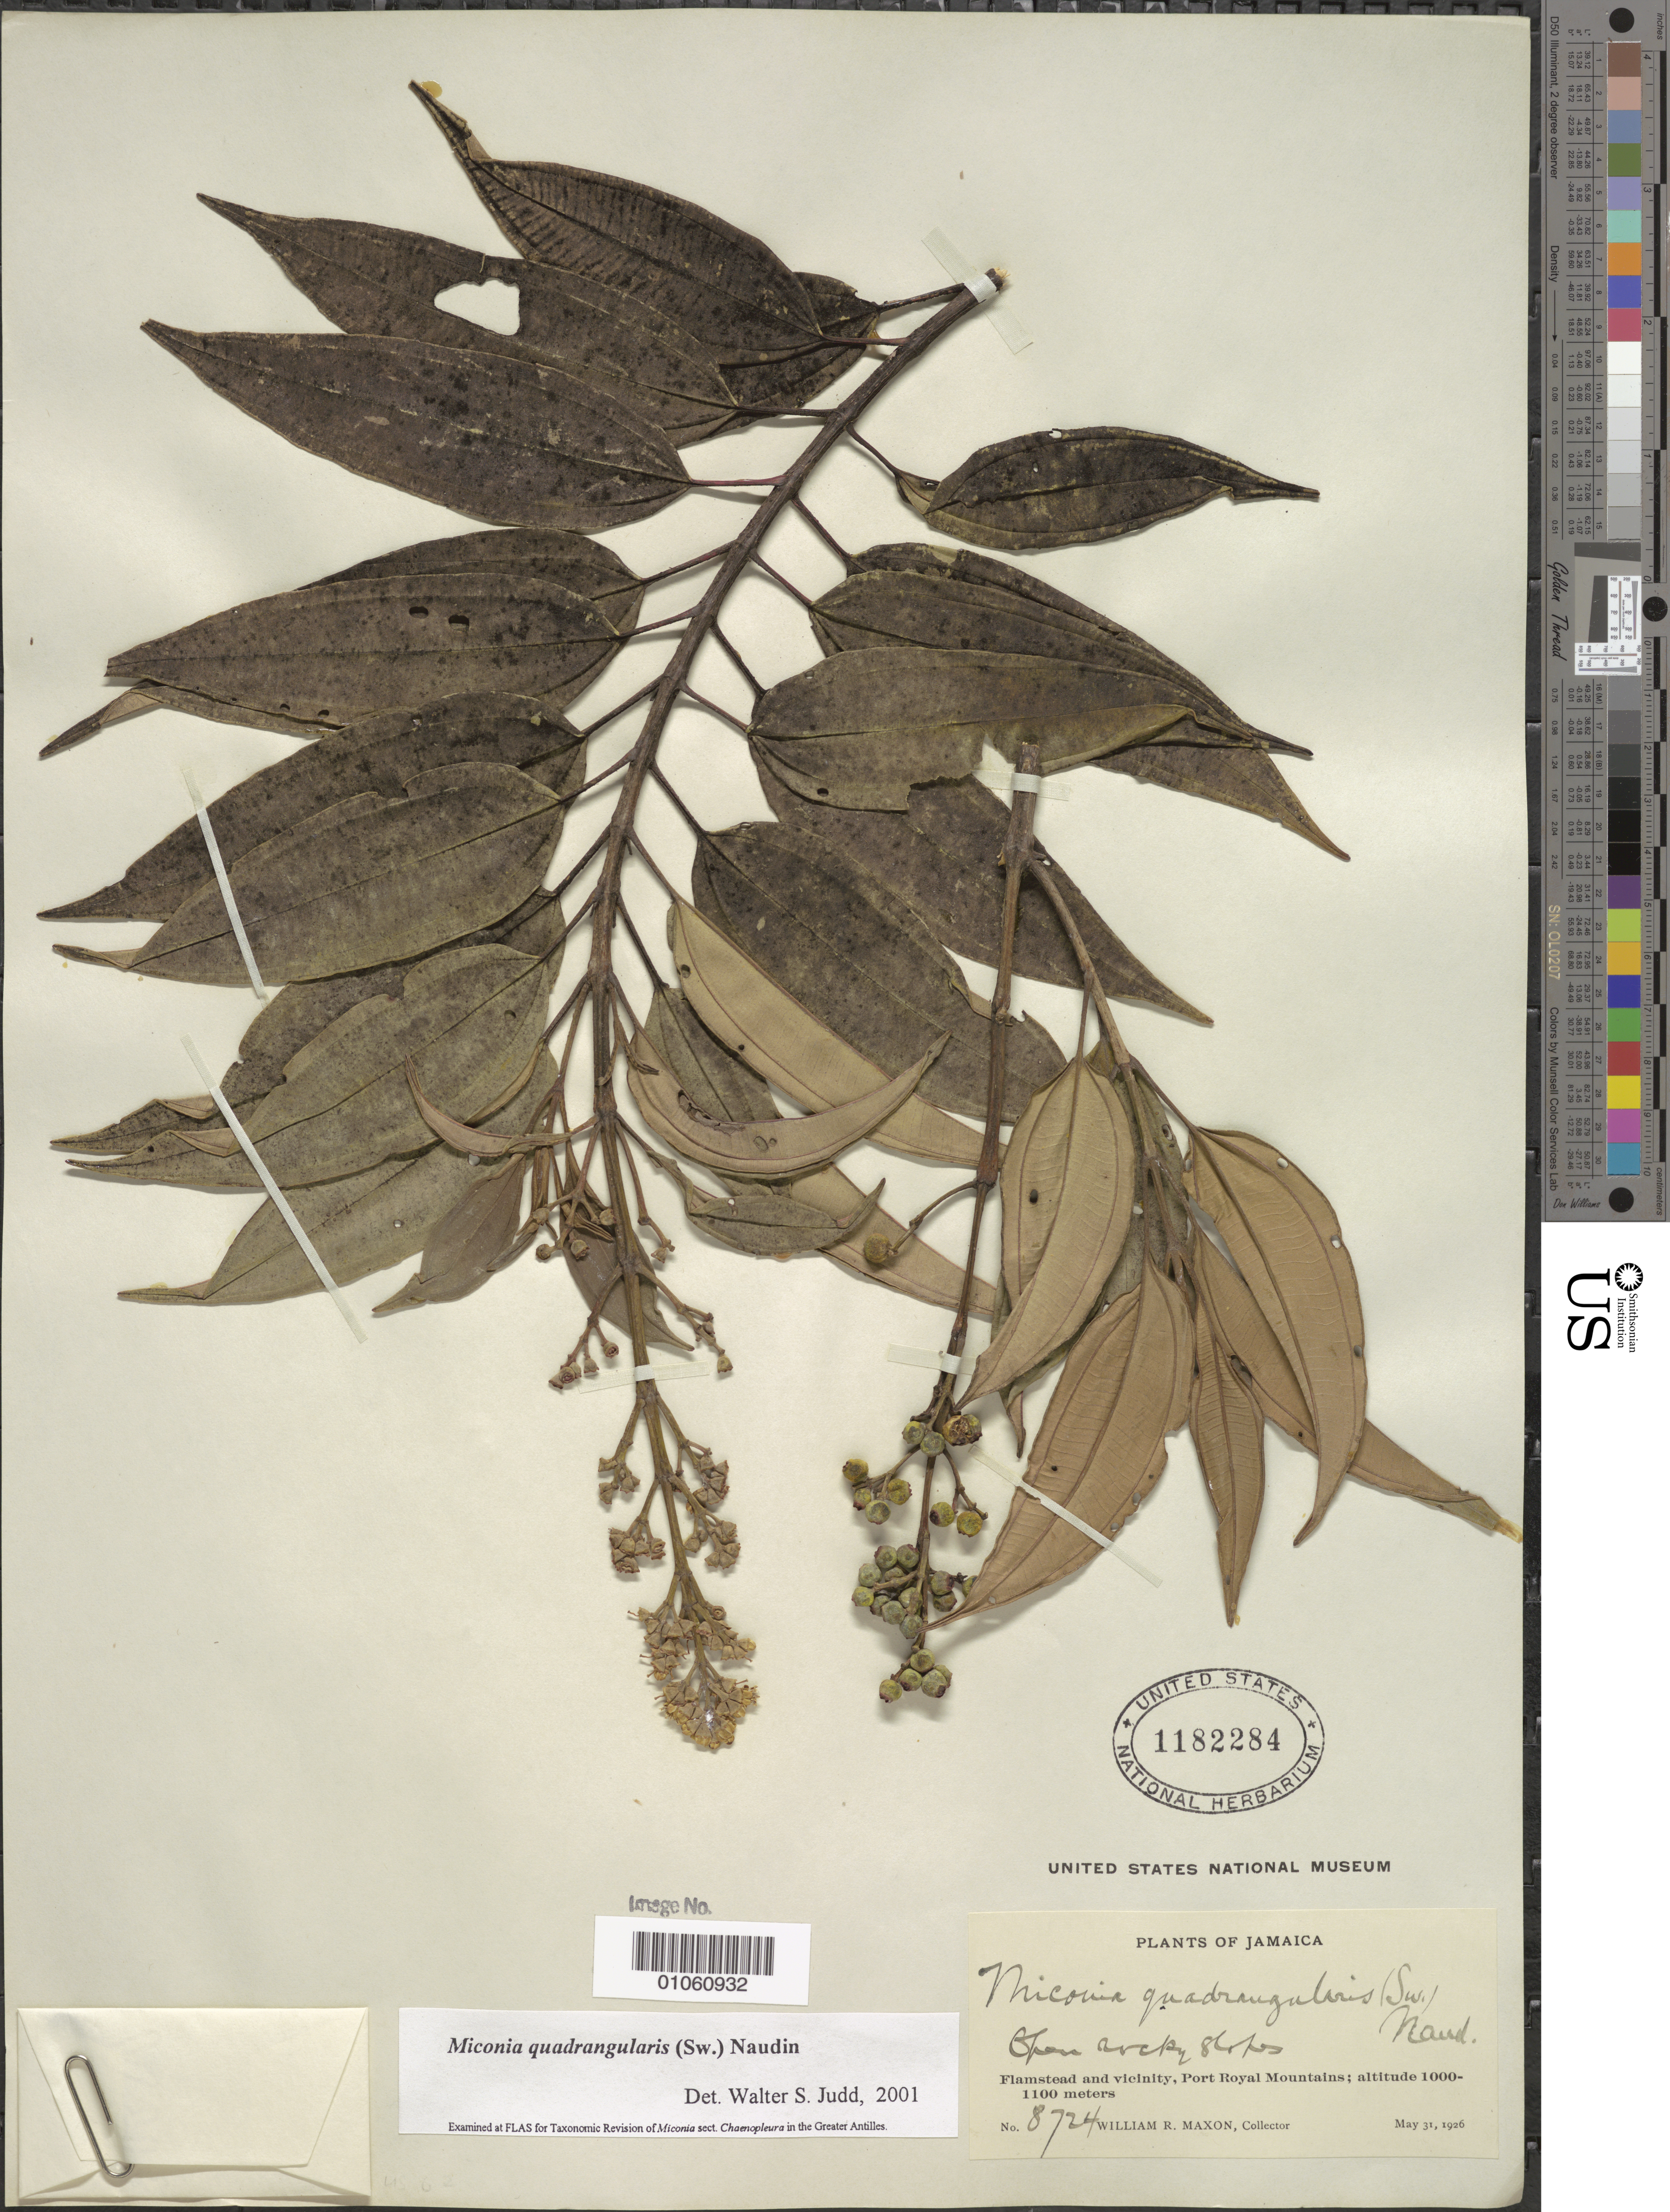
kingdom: Plantae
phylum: Tracheophyta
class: Magnoliopsida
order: Myrtales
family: Melastomataceae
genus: Miconia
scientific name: Miconia quadrangularis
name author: (Sw.) Naudin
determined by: Judd, Walter S.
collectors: W. R. Maxon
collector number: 8724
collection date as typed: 31 May 1926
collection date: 1926-05-31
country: Jamaica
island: Jamaica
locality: Flamstead and vicinity, Port Royal Mountains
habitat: Open rocky slopes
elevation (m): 1000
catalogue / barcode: US 1182284